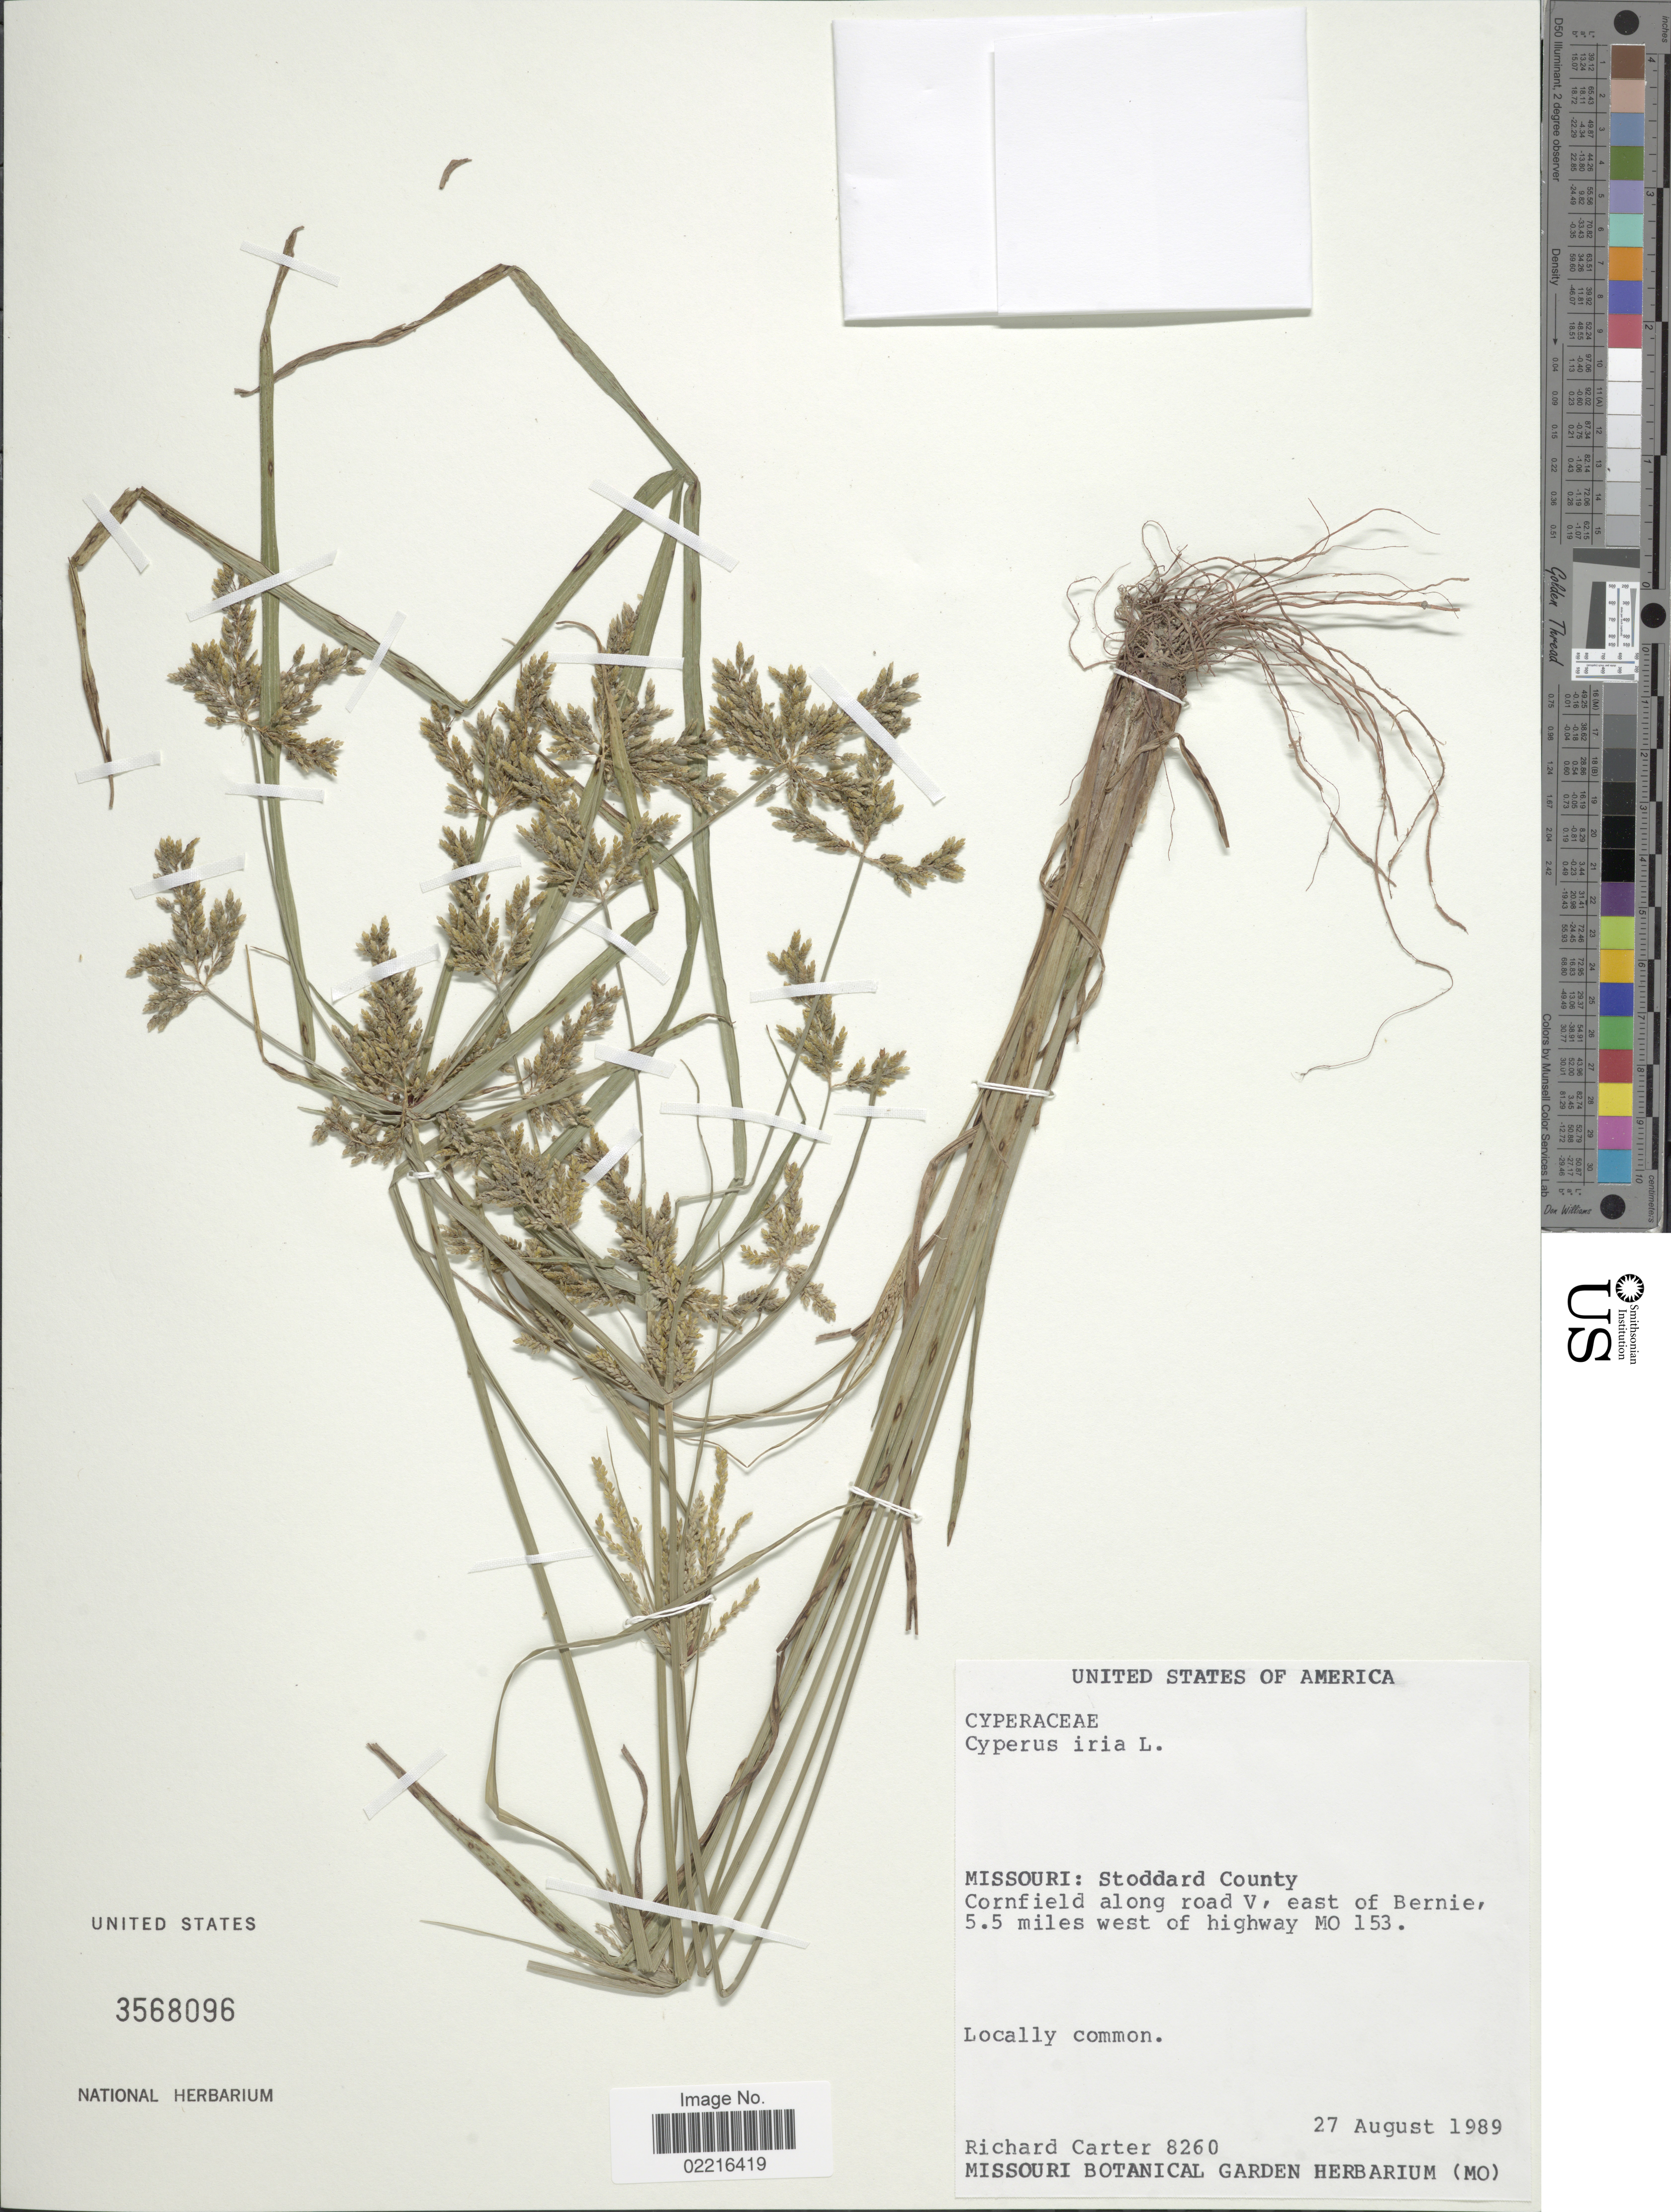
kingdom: Plantae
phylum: Tracheophyta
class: Liliopsida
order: Poales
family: Cyperaceae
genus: Cyperus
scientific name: Cyperus iria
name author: L.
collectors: R. Carter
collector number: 8260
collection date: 1989-08-27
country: United States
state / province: Missouri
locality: Stoddard County, Cornfield along road V, east of Bernie, 5.5 miles west of highway MO 153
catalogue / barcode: US 3568096